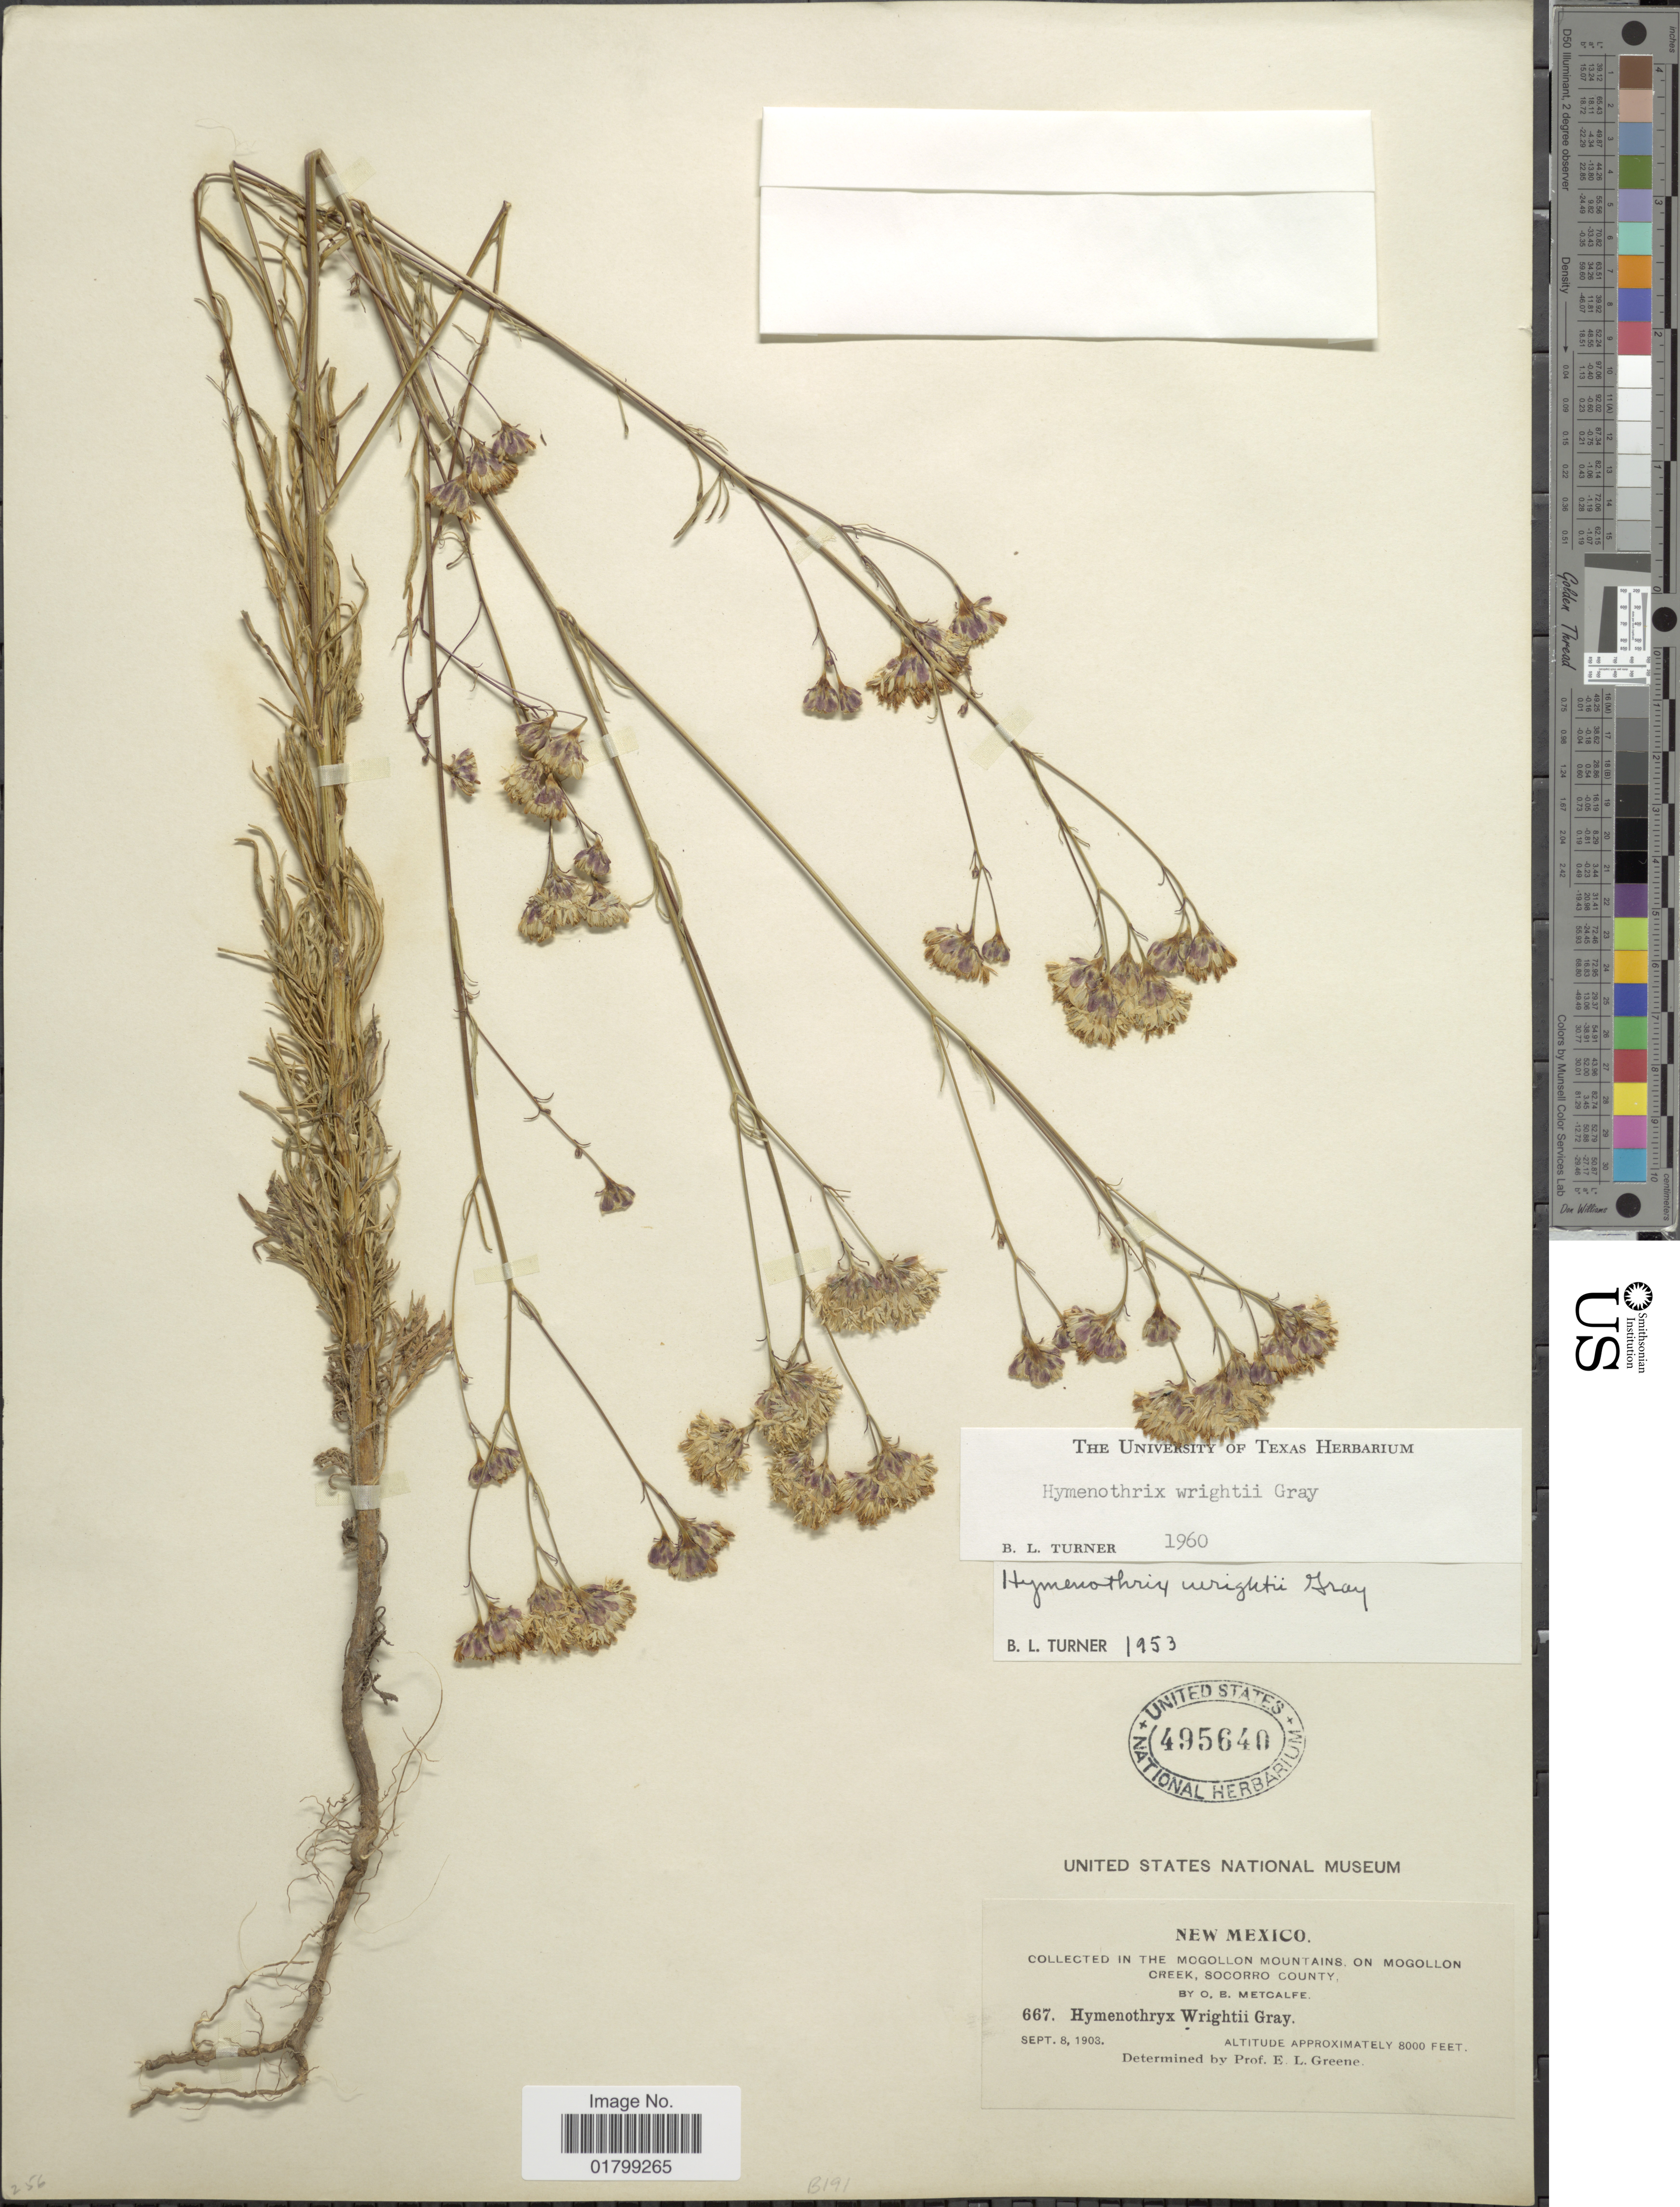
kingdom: Plantae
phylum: Tracheophyta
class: Magnoliopsida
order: Asterales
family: Asteraceae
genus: Hymenothrix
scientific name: Hymenothrix wrightii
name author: A. Gray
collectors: O. B. Metcalfe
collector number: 667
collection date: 1903-09-08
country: United States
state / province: New Mexico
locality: Mogollon Mountains, on Mogollon Creek, Socorro County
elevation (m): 2438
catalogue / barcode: US 495640